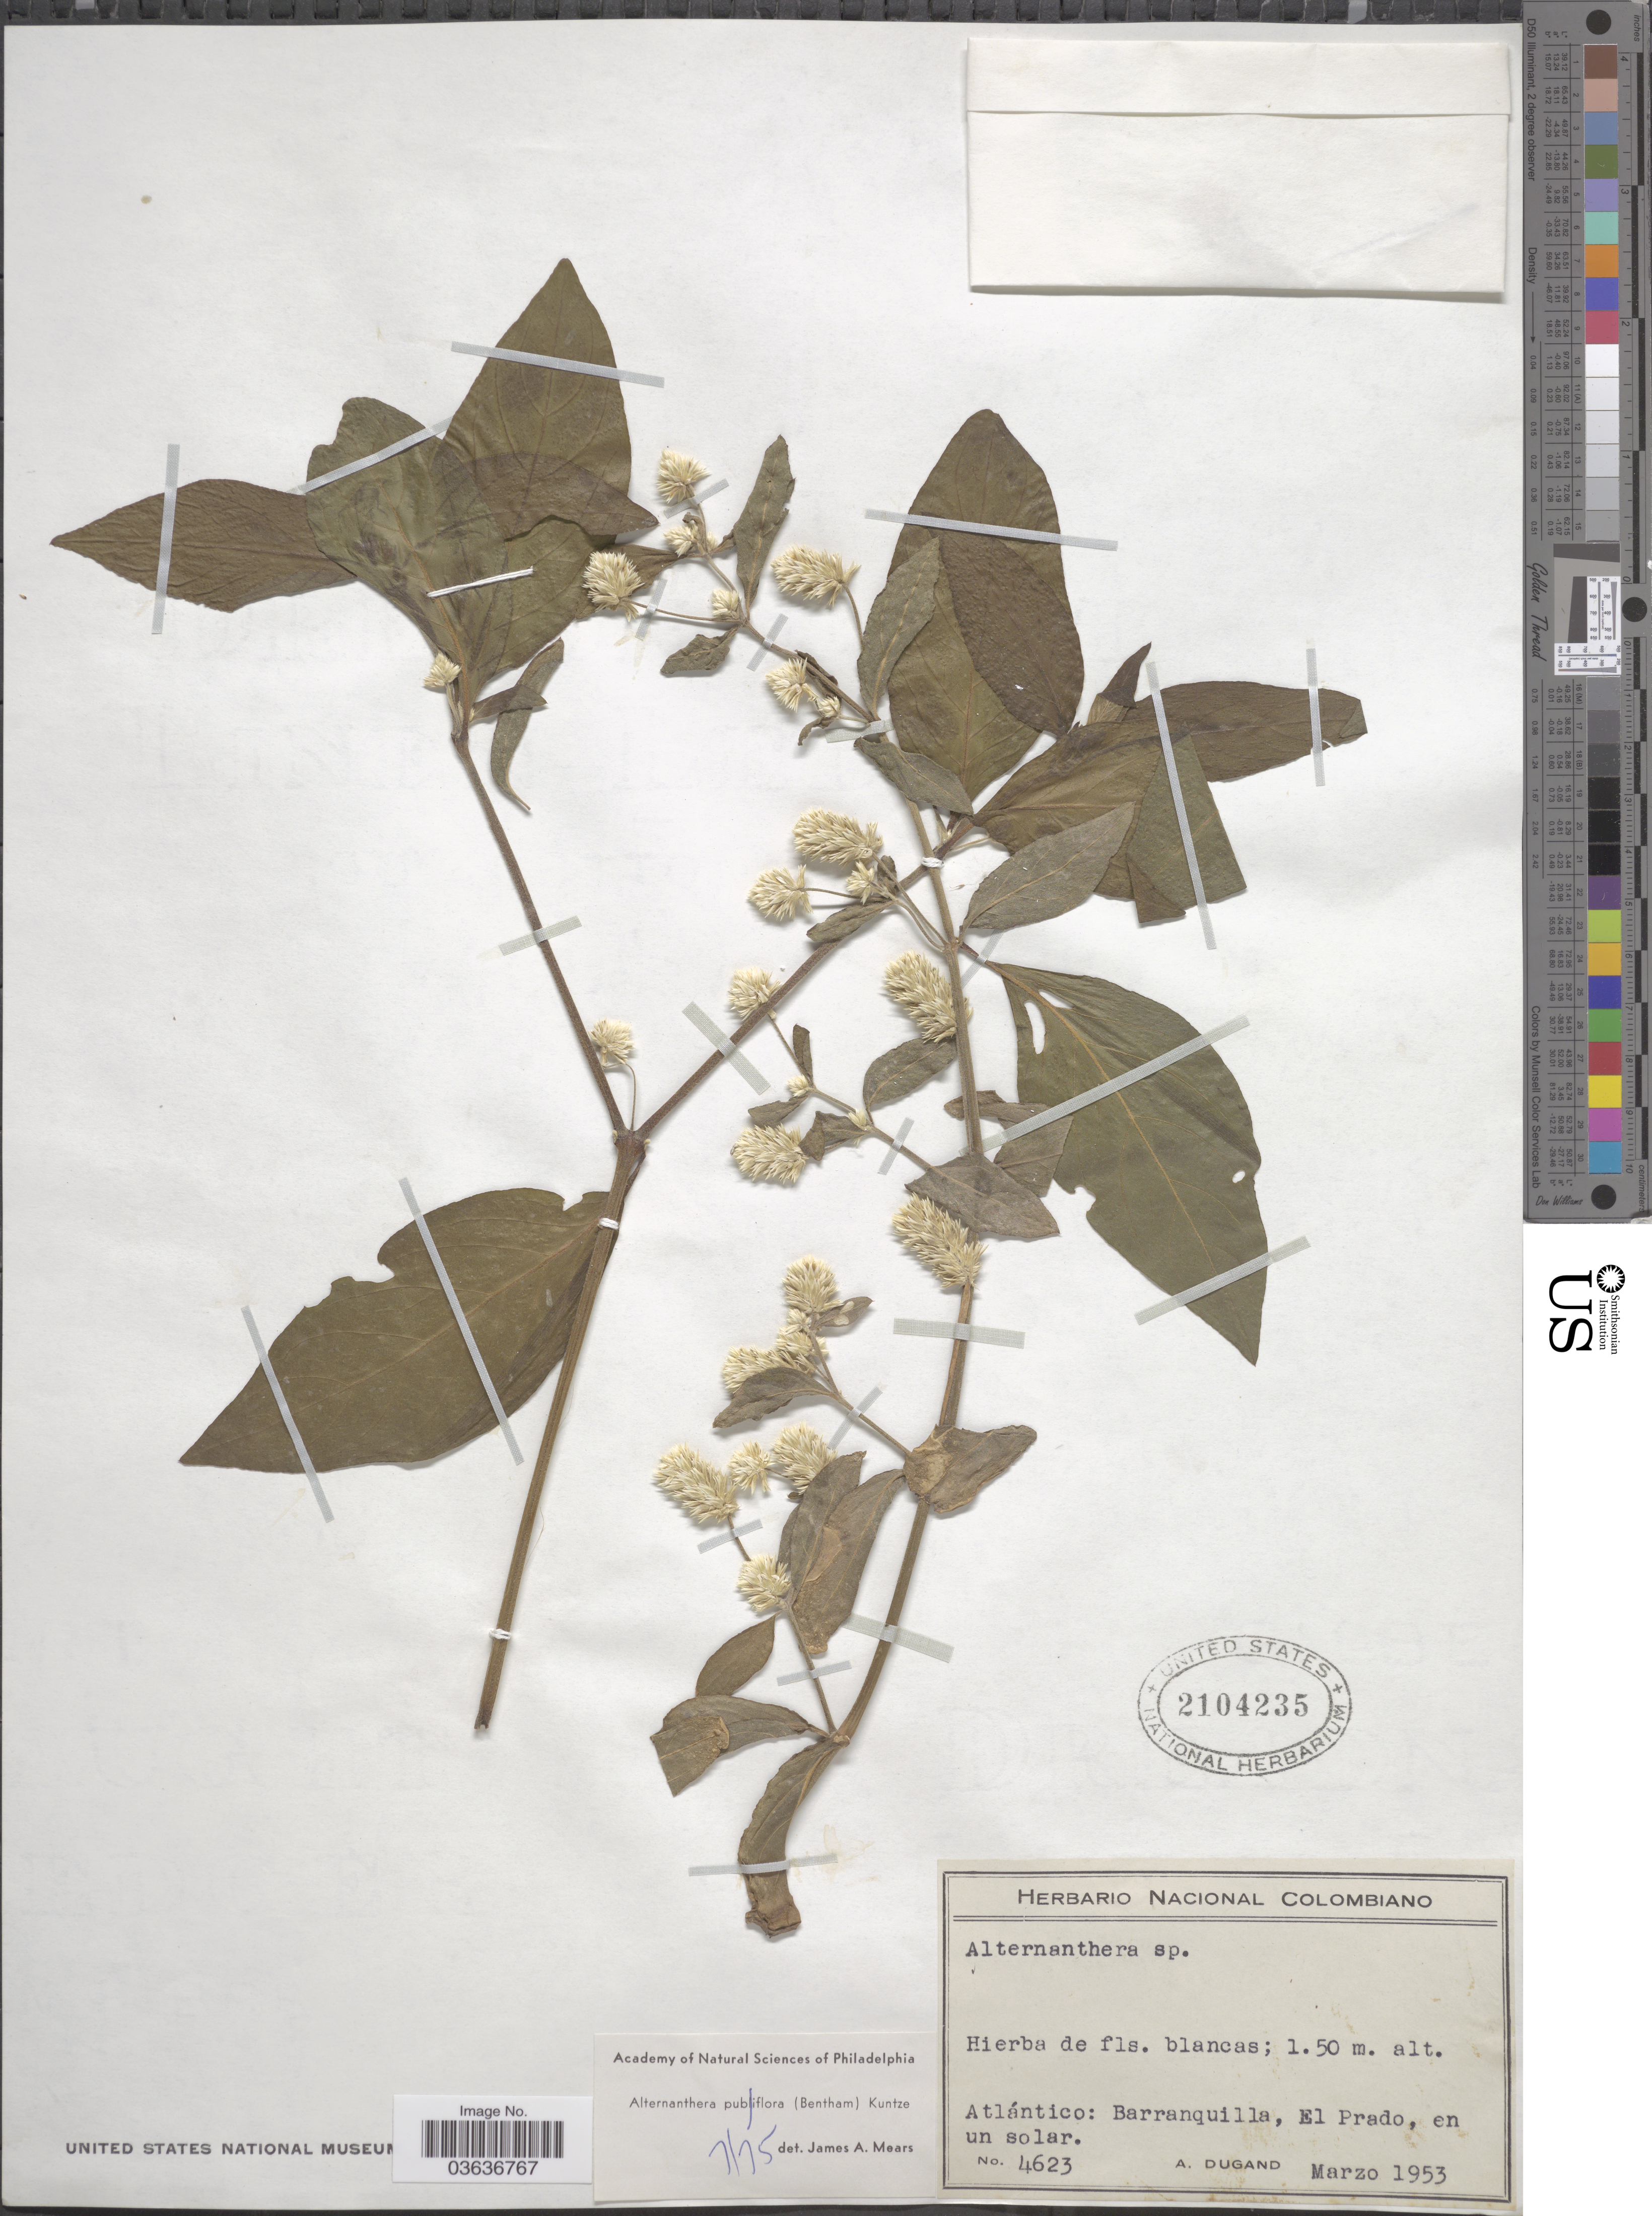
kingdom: Plantae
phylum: Tracheophyta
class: Magnoliopsida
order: Caryophyllales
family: Amaranthaceae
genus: Alternanthera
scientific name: Alternanthera pubiflora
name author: (Benth.) Kuntze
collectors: A. Dugand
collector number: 4623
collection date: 1953-03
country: Colombia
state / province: Atlántico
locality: Atlántico: Barranquilla, El Prado.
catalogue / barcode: US 2104235